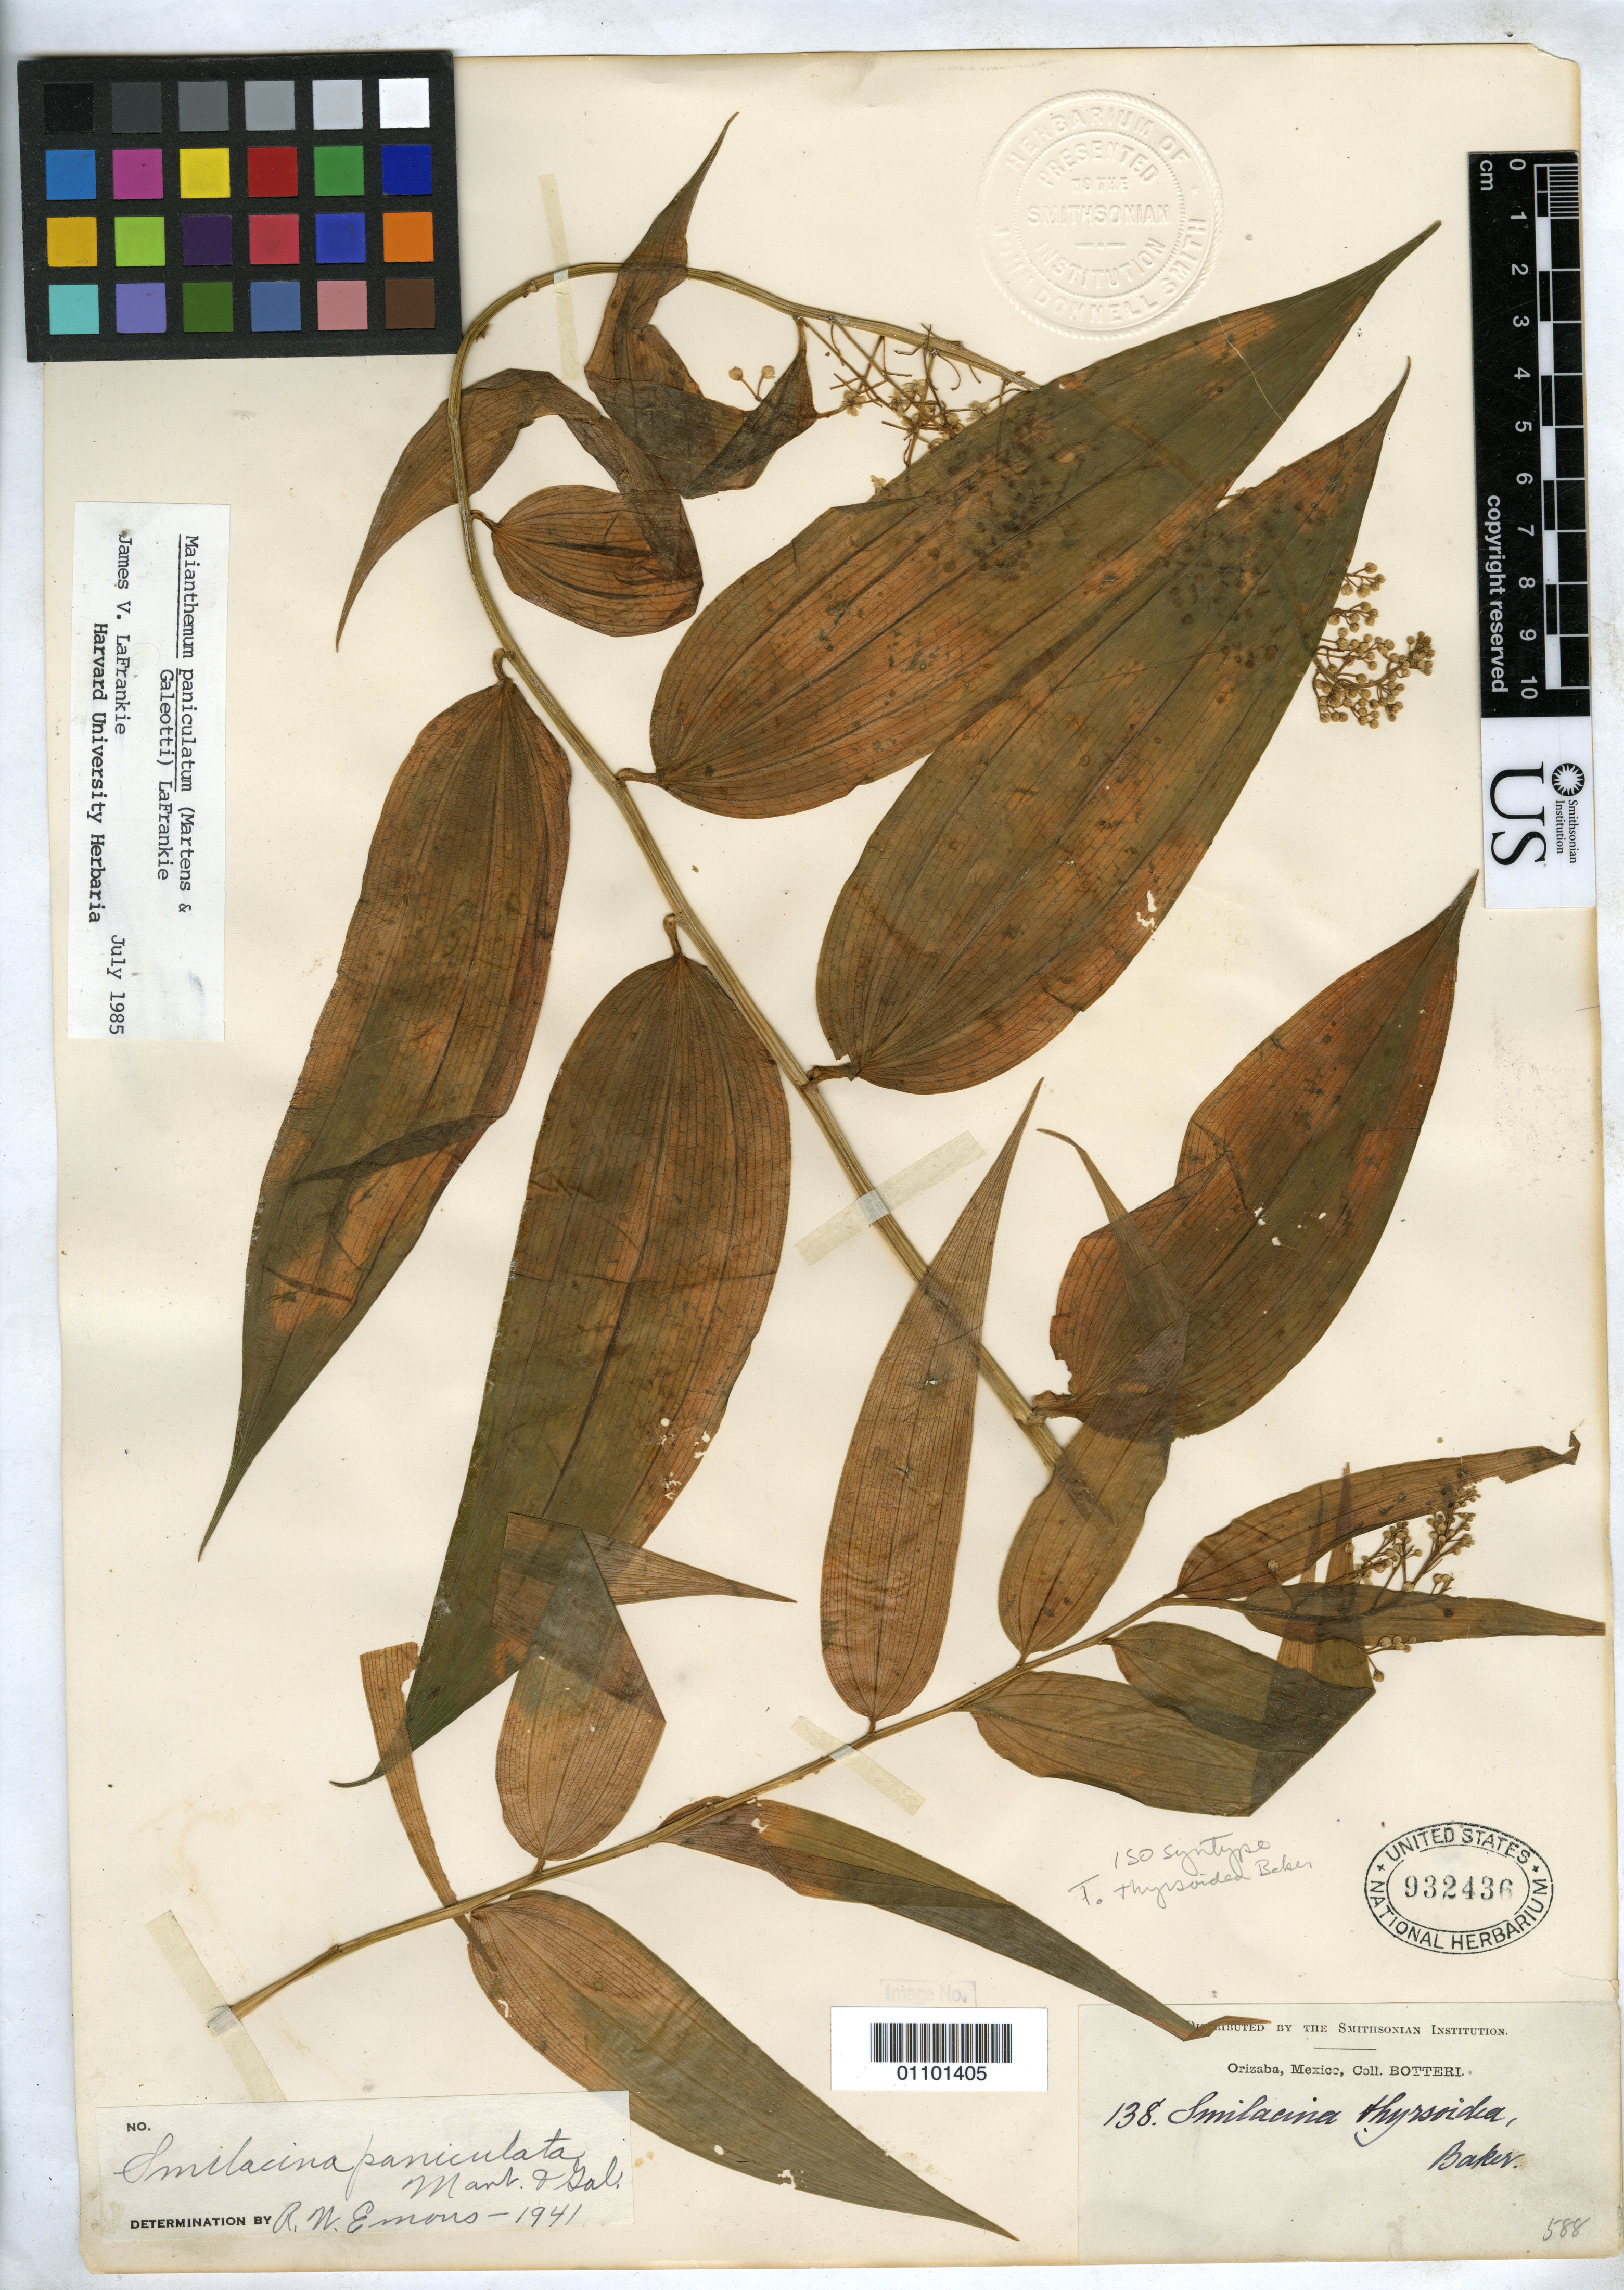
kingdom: Plantae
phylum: Tracheophyta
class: Liliopsida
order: Asparagales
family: Asparagaceae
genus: Tovaria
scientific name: Tovaria thyrsoidea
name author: Baker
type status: Syntype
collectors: -. Botteri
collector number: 138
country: Mexico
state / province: Veracruz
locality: Orizaba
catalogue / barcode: US 932436